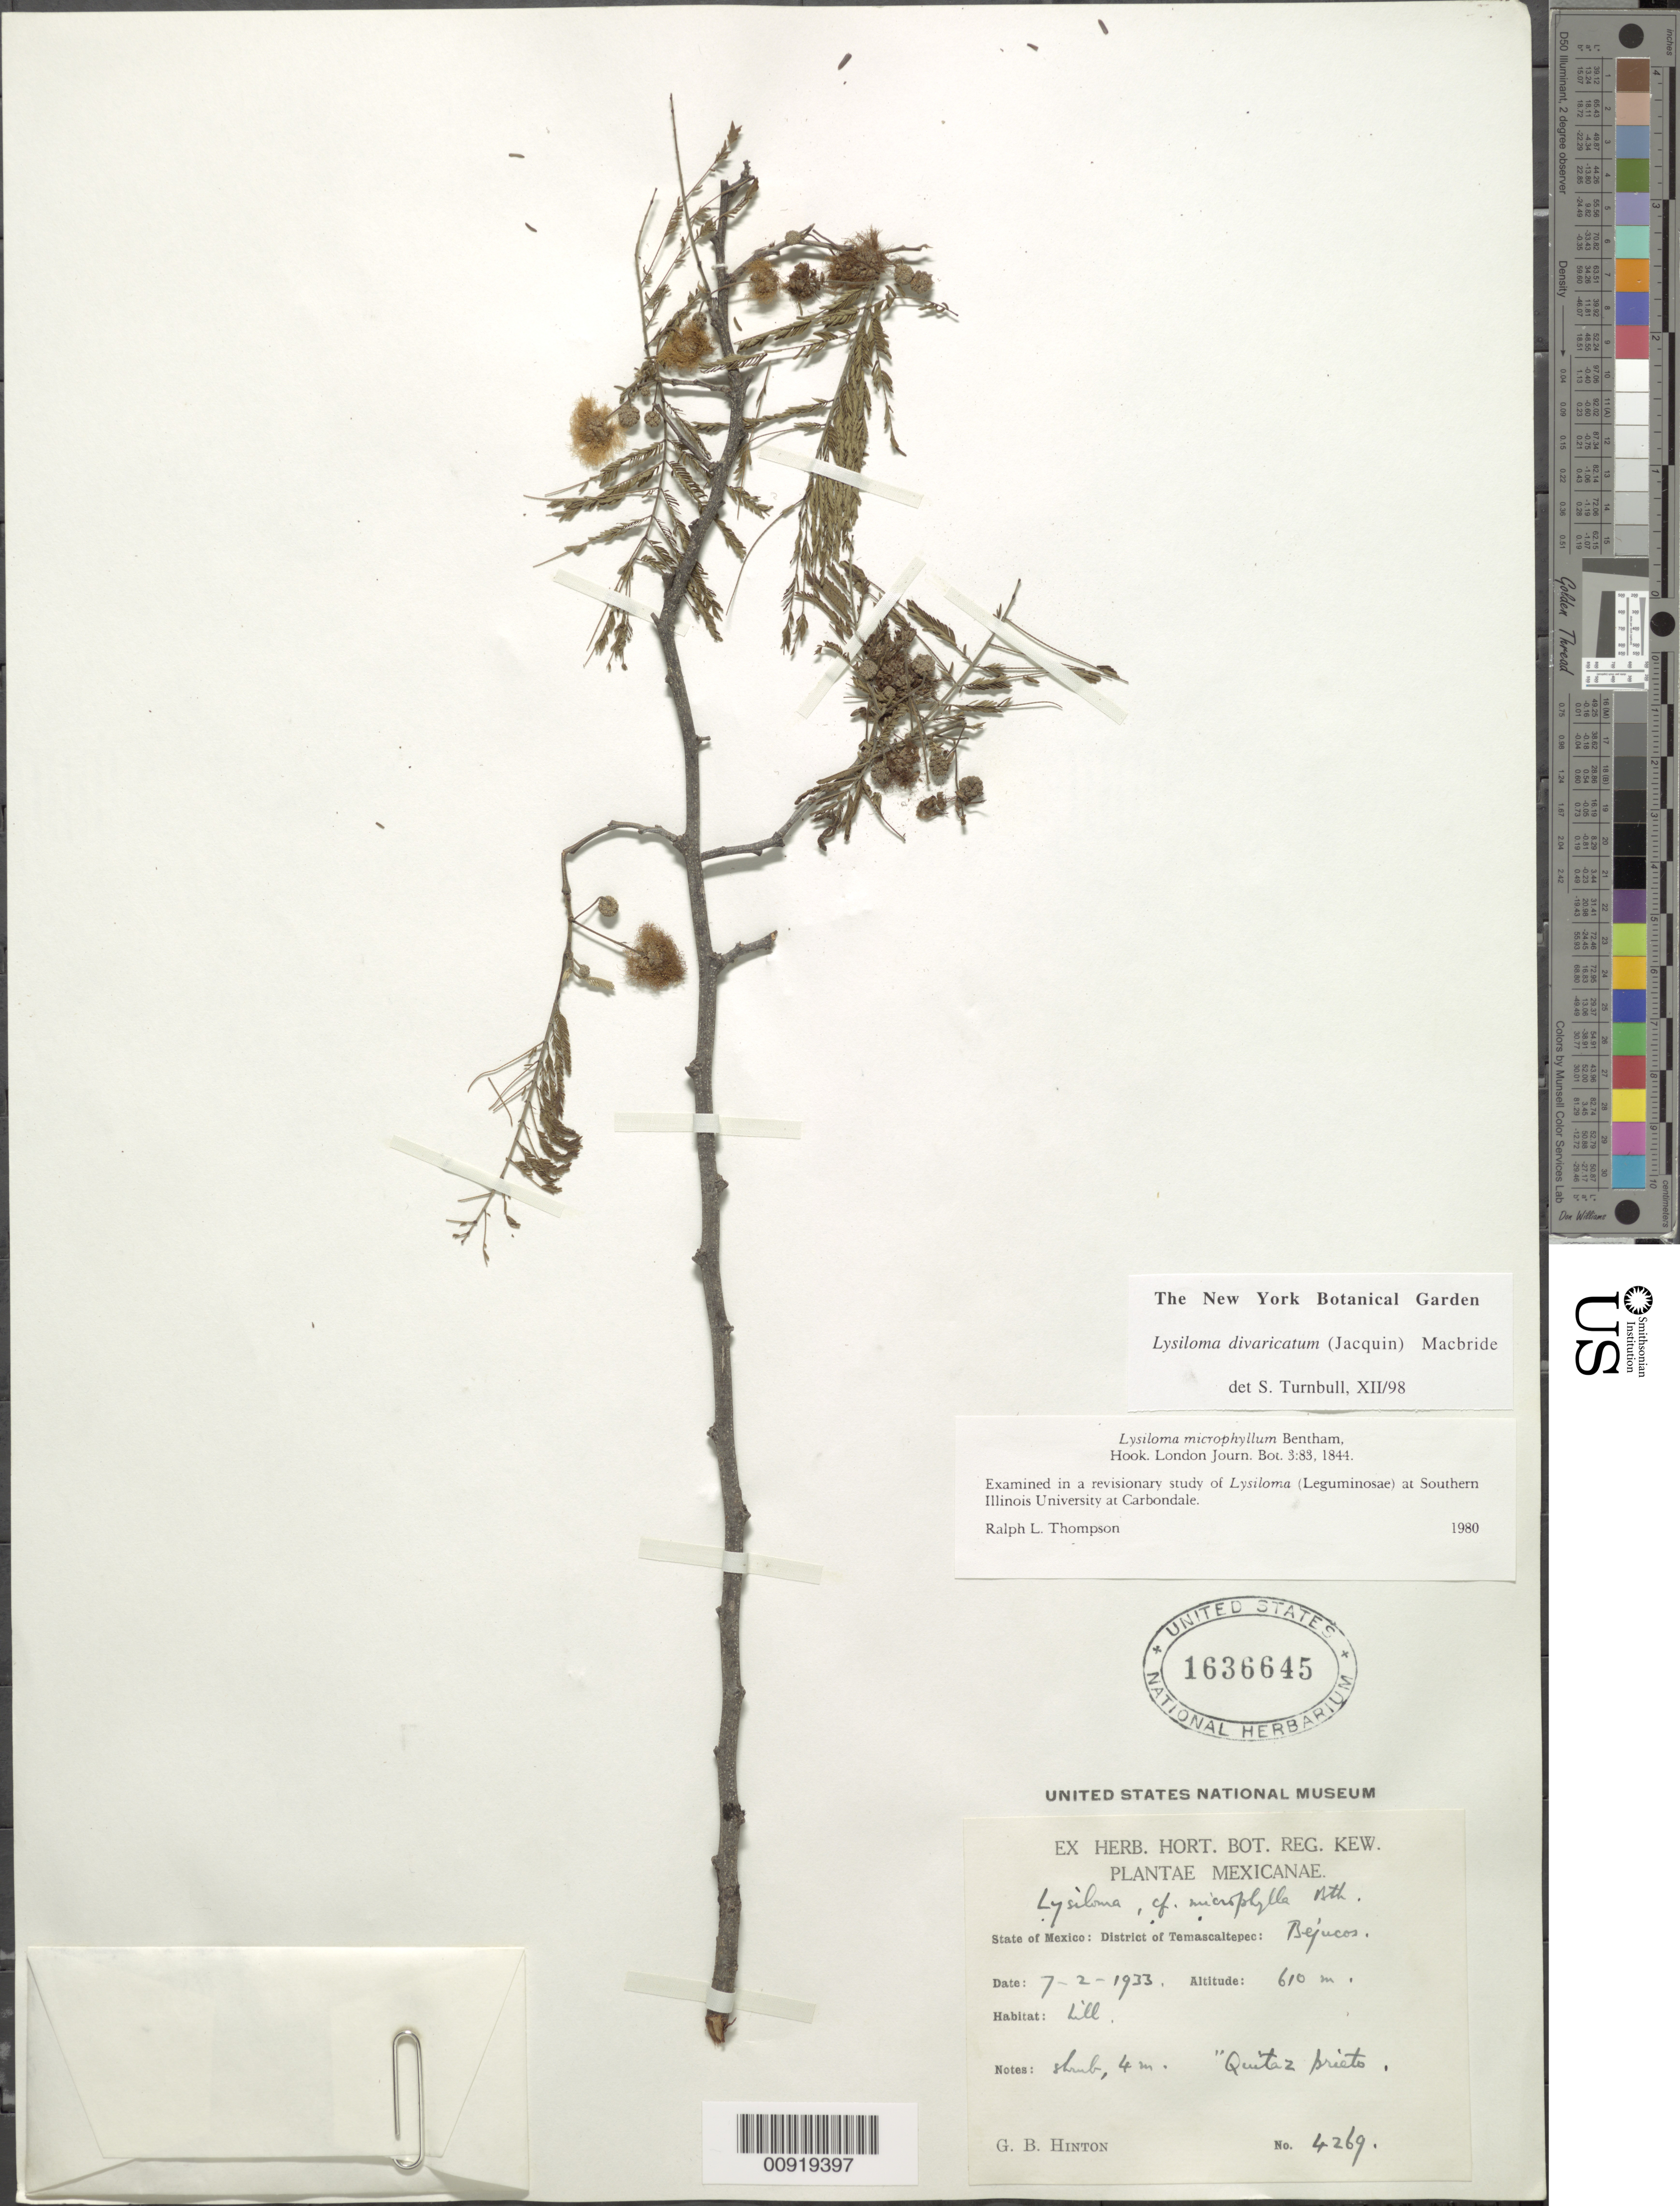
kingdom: Plantae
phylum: Tracheophyta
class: Magnoliopsida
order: Fabales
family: Fabaceae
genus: Lysiloma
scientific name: Lysiloma divaricatum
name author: (Jacq.) J.F. Macbr.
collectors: G. B. Hinton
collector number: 4269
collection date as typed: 02 Jul 1933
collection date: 1933-07-02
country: Mexico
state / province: México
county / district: Temascaltepec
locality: State of Mexico: District of Temascaltepec: Bejucos.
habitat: Hill.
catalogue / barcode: US 1636645